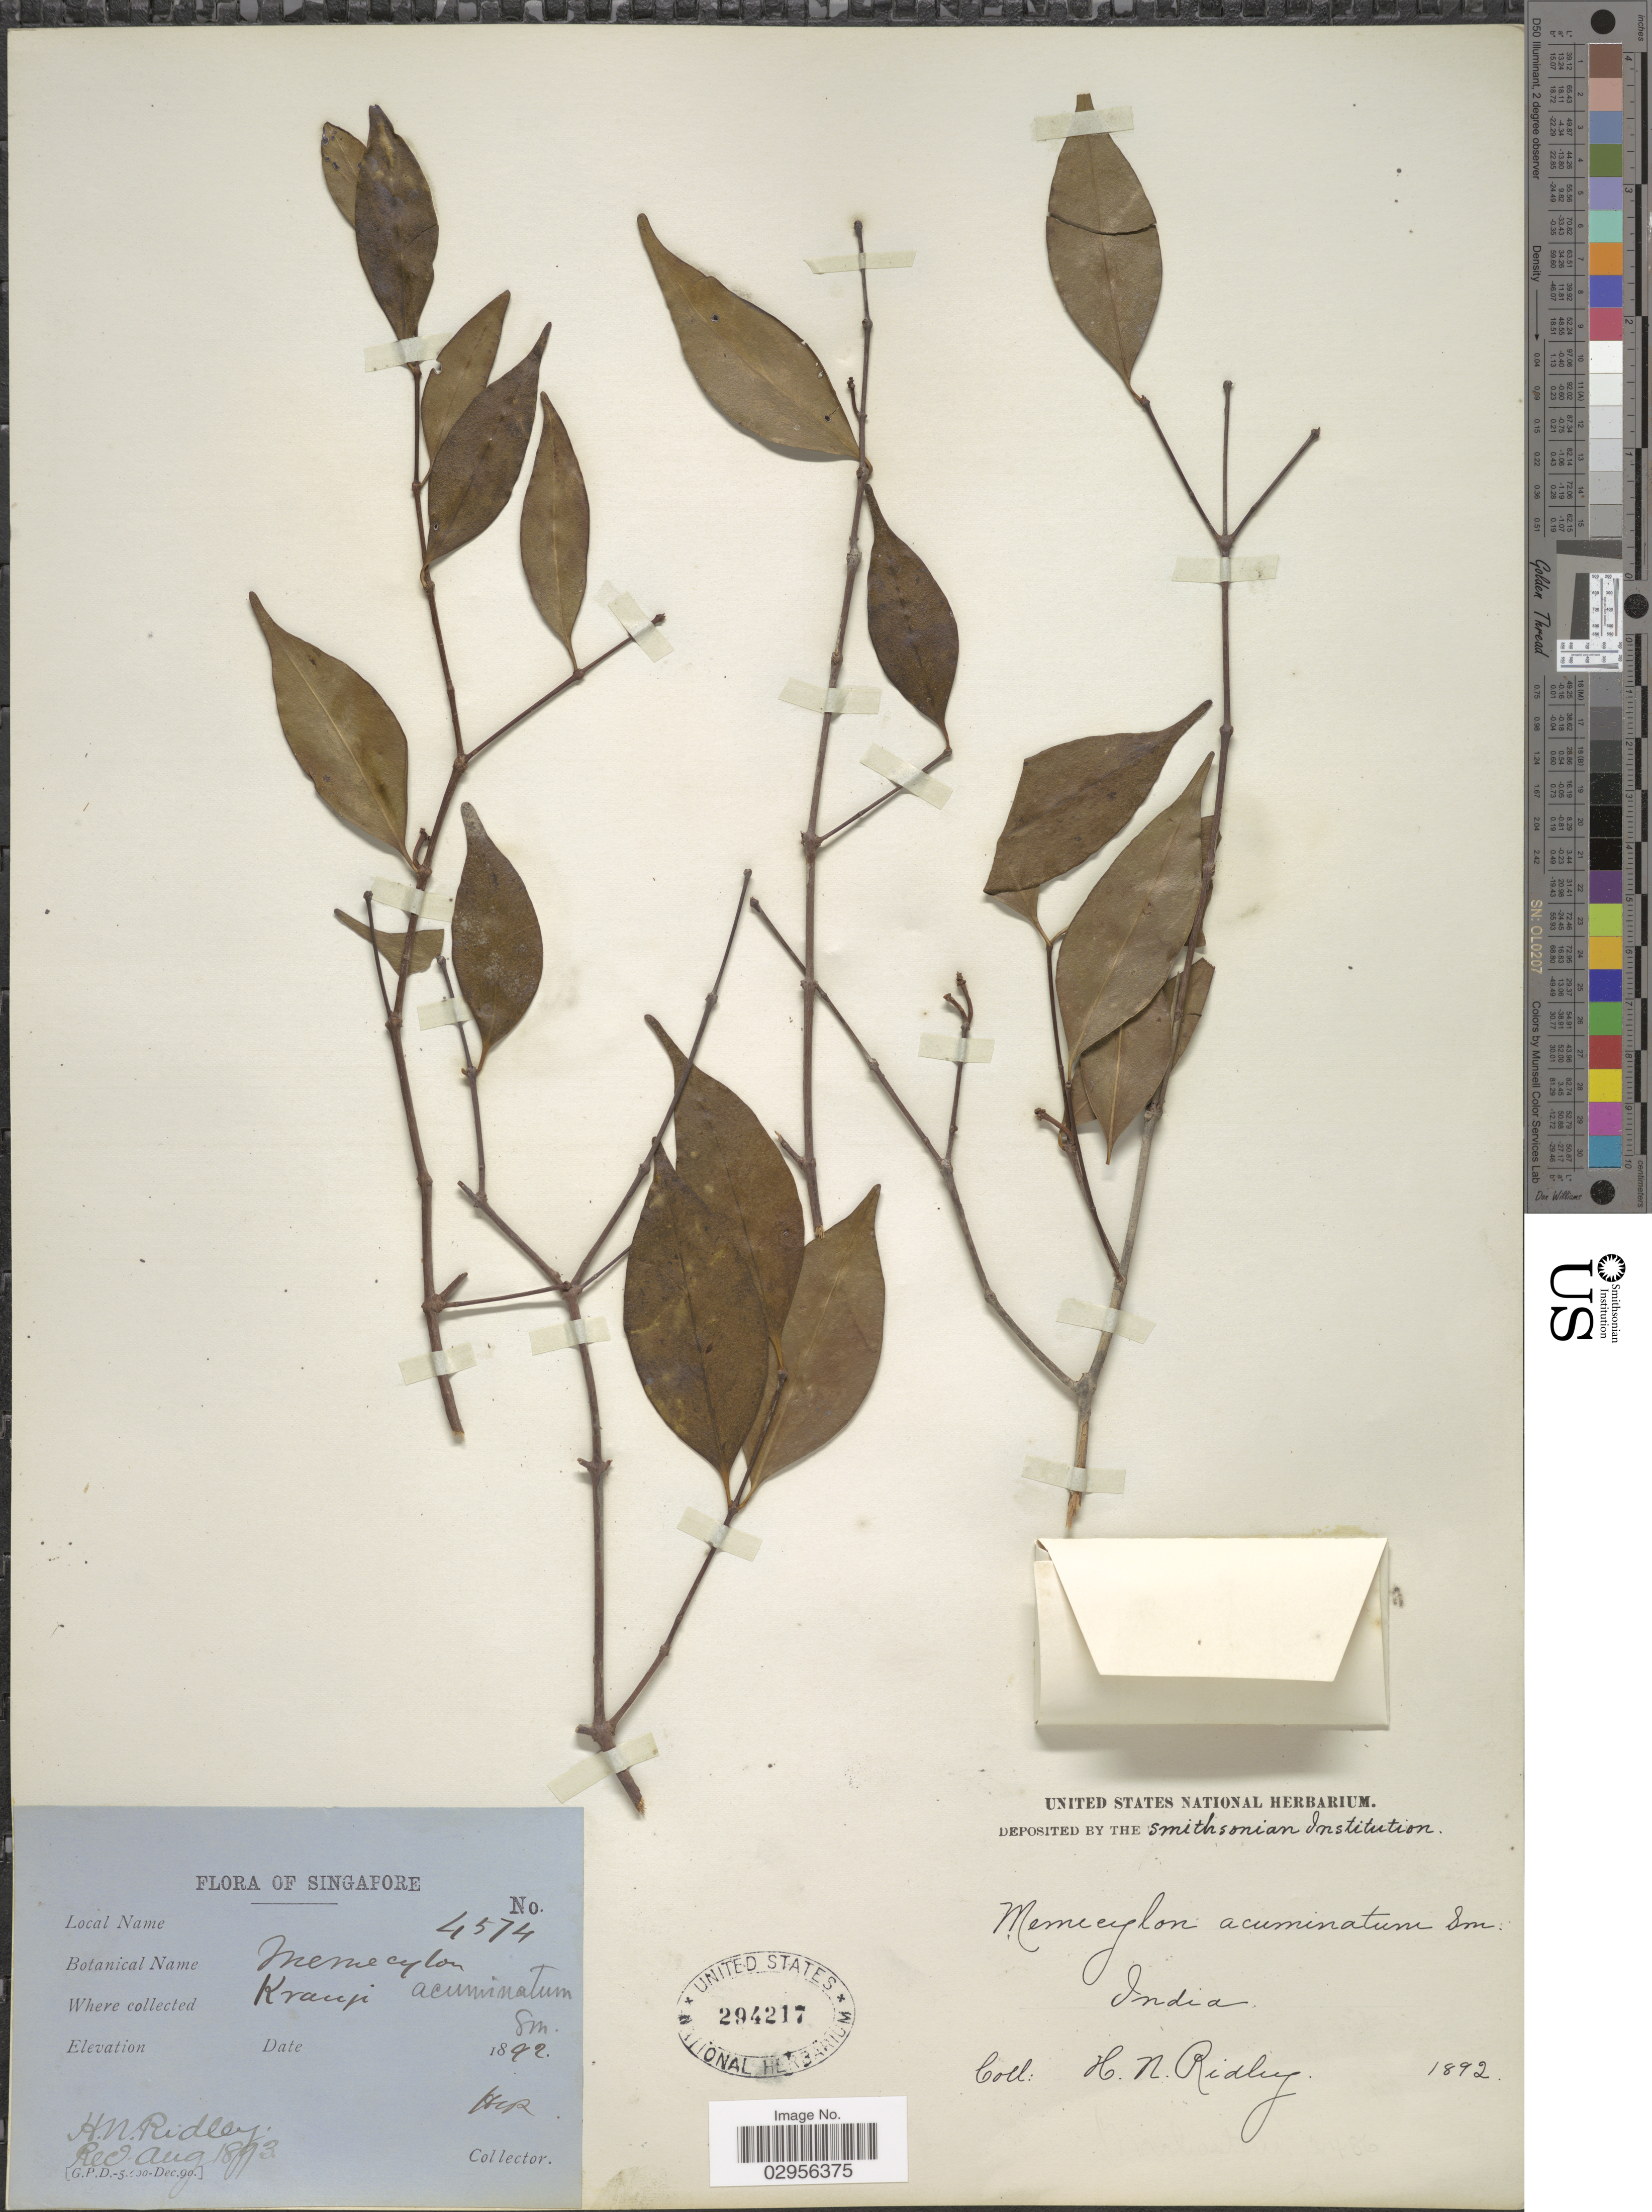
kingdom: Plantae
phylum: Tracheophyta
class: Magnoliopsida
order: Myrtales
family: Melastomataceae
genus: Memecylon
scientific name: Memecylon acuminatum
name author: Wall.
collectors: H. N. Ridley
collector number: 4574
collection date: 1892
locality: Singapore. India. Krausi [interpreted].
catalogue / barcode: US 294217